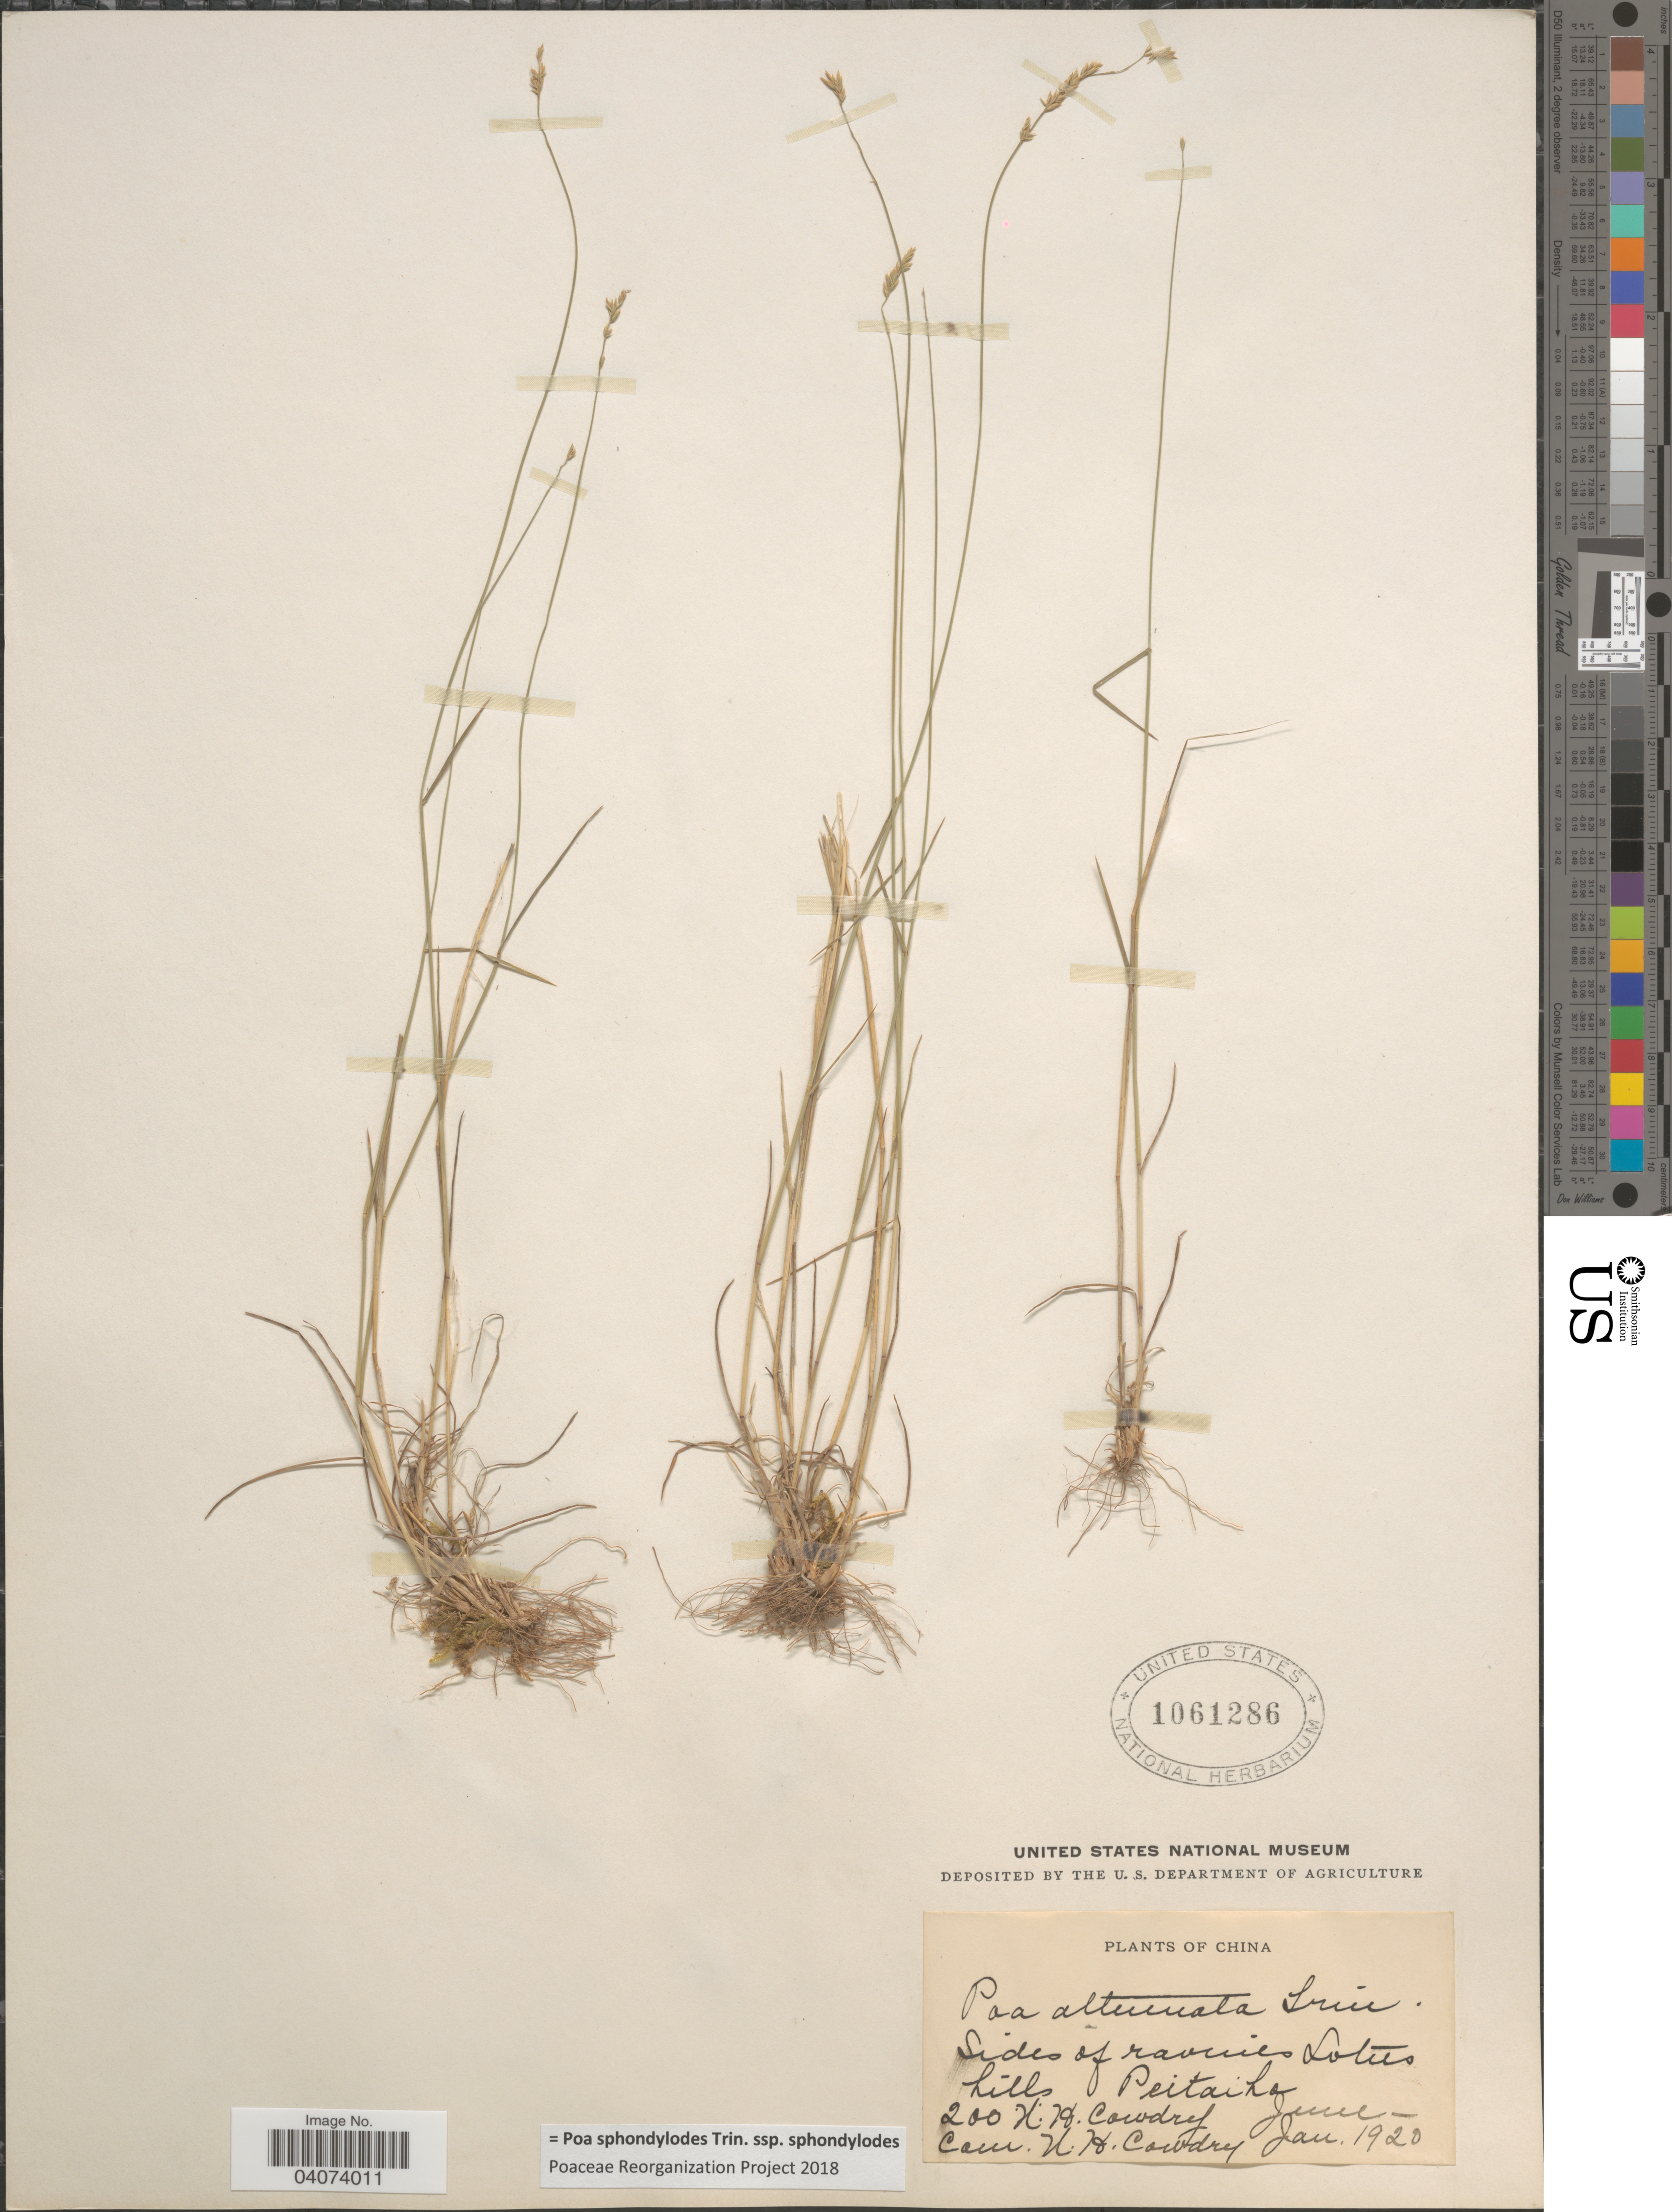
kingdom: Plantae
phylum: Tracheophyta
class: Liliopsida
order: Poales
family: Poaceae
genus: Poa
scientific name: Poa sphondylodes subsp. sphondylodes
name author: Trin.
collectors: N. H. Cowdry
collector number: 200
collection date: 1920-01/1920-06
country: China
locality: Sides of ravines Lotus hills. Peitaiho.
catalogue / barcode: US 1061286